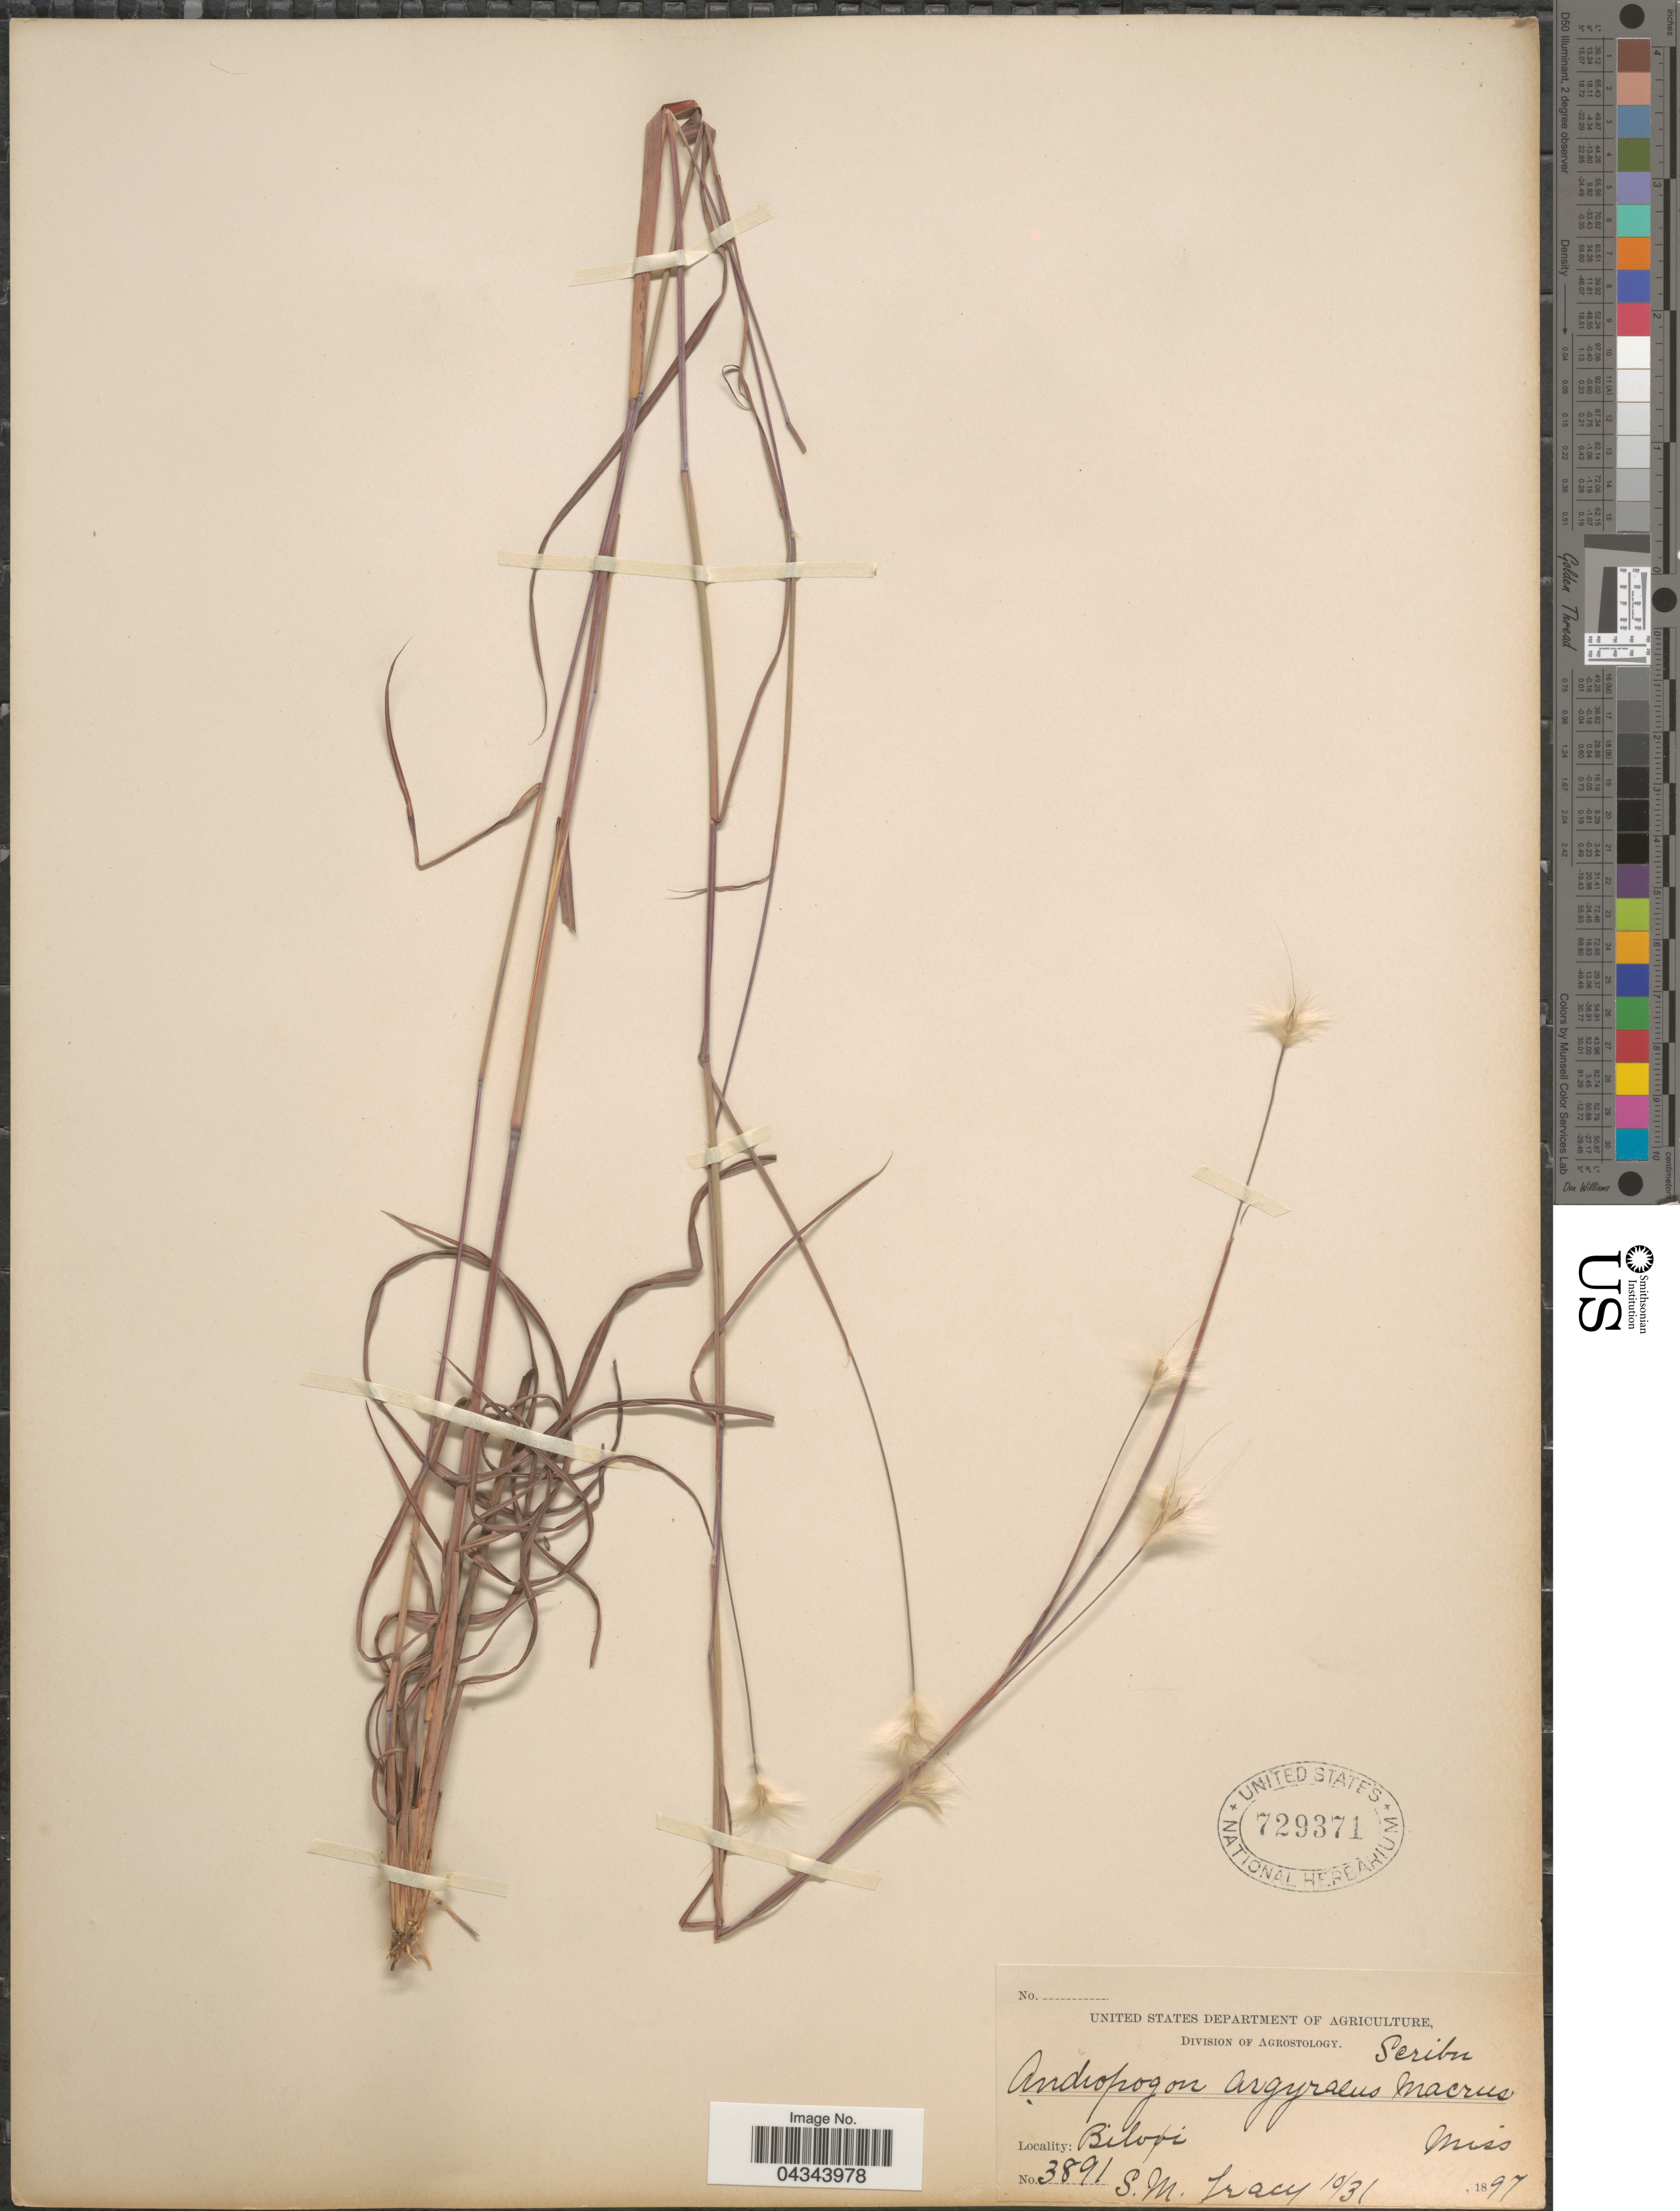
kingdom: Plantae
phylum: Tracheophyta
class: Liliopsida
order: Poales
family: Poaceae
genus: Andropogon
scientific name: Andropogon ternarius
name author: Michx.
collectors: S. M. Tracy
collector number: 3891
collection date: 1897-10-31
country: United States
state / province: Mississippi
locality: Biloxi.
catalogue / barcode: US 729371